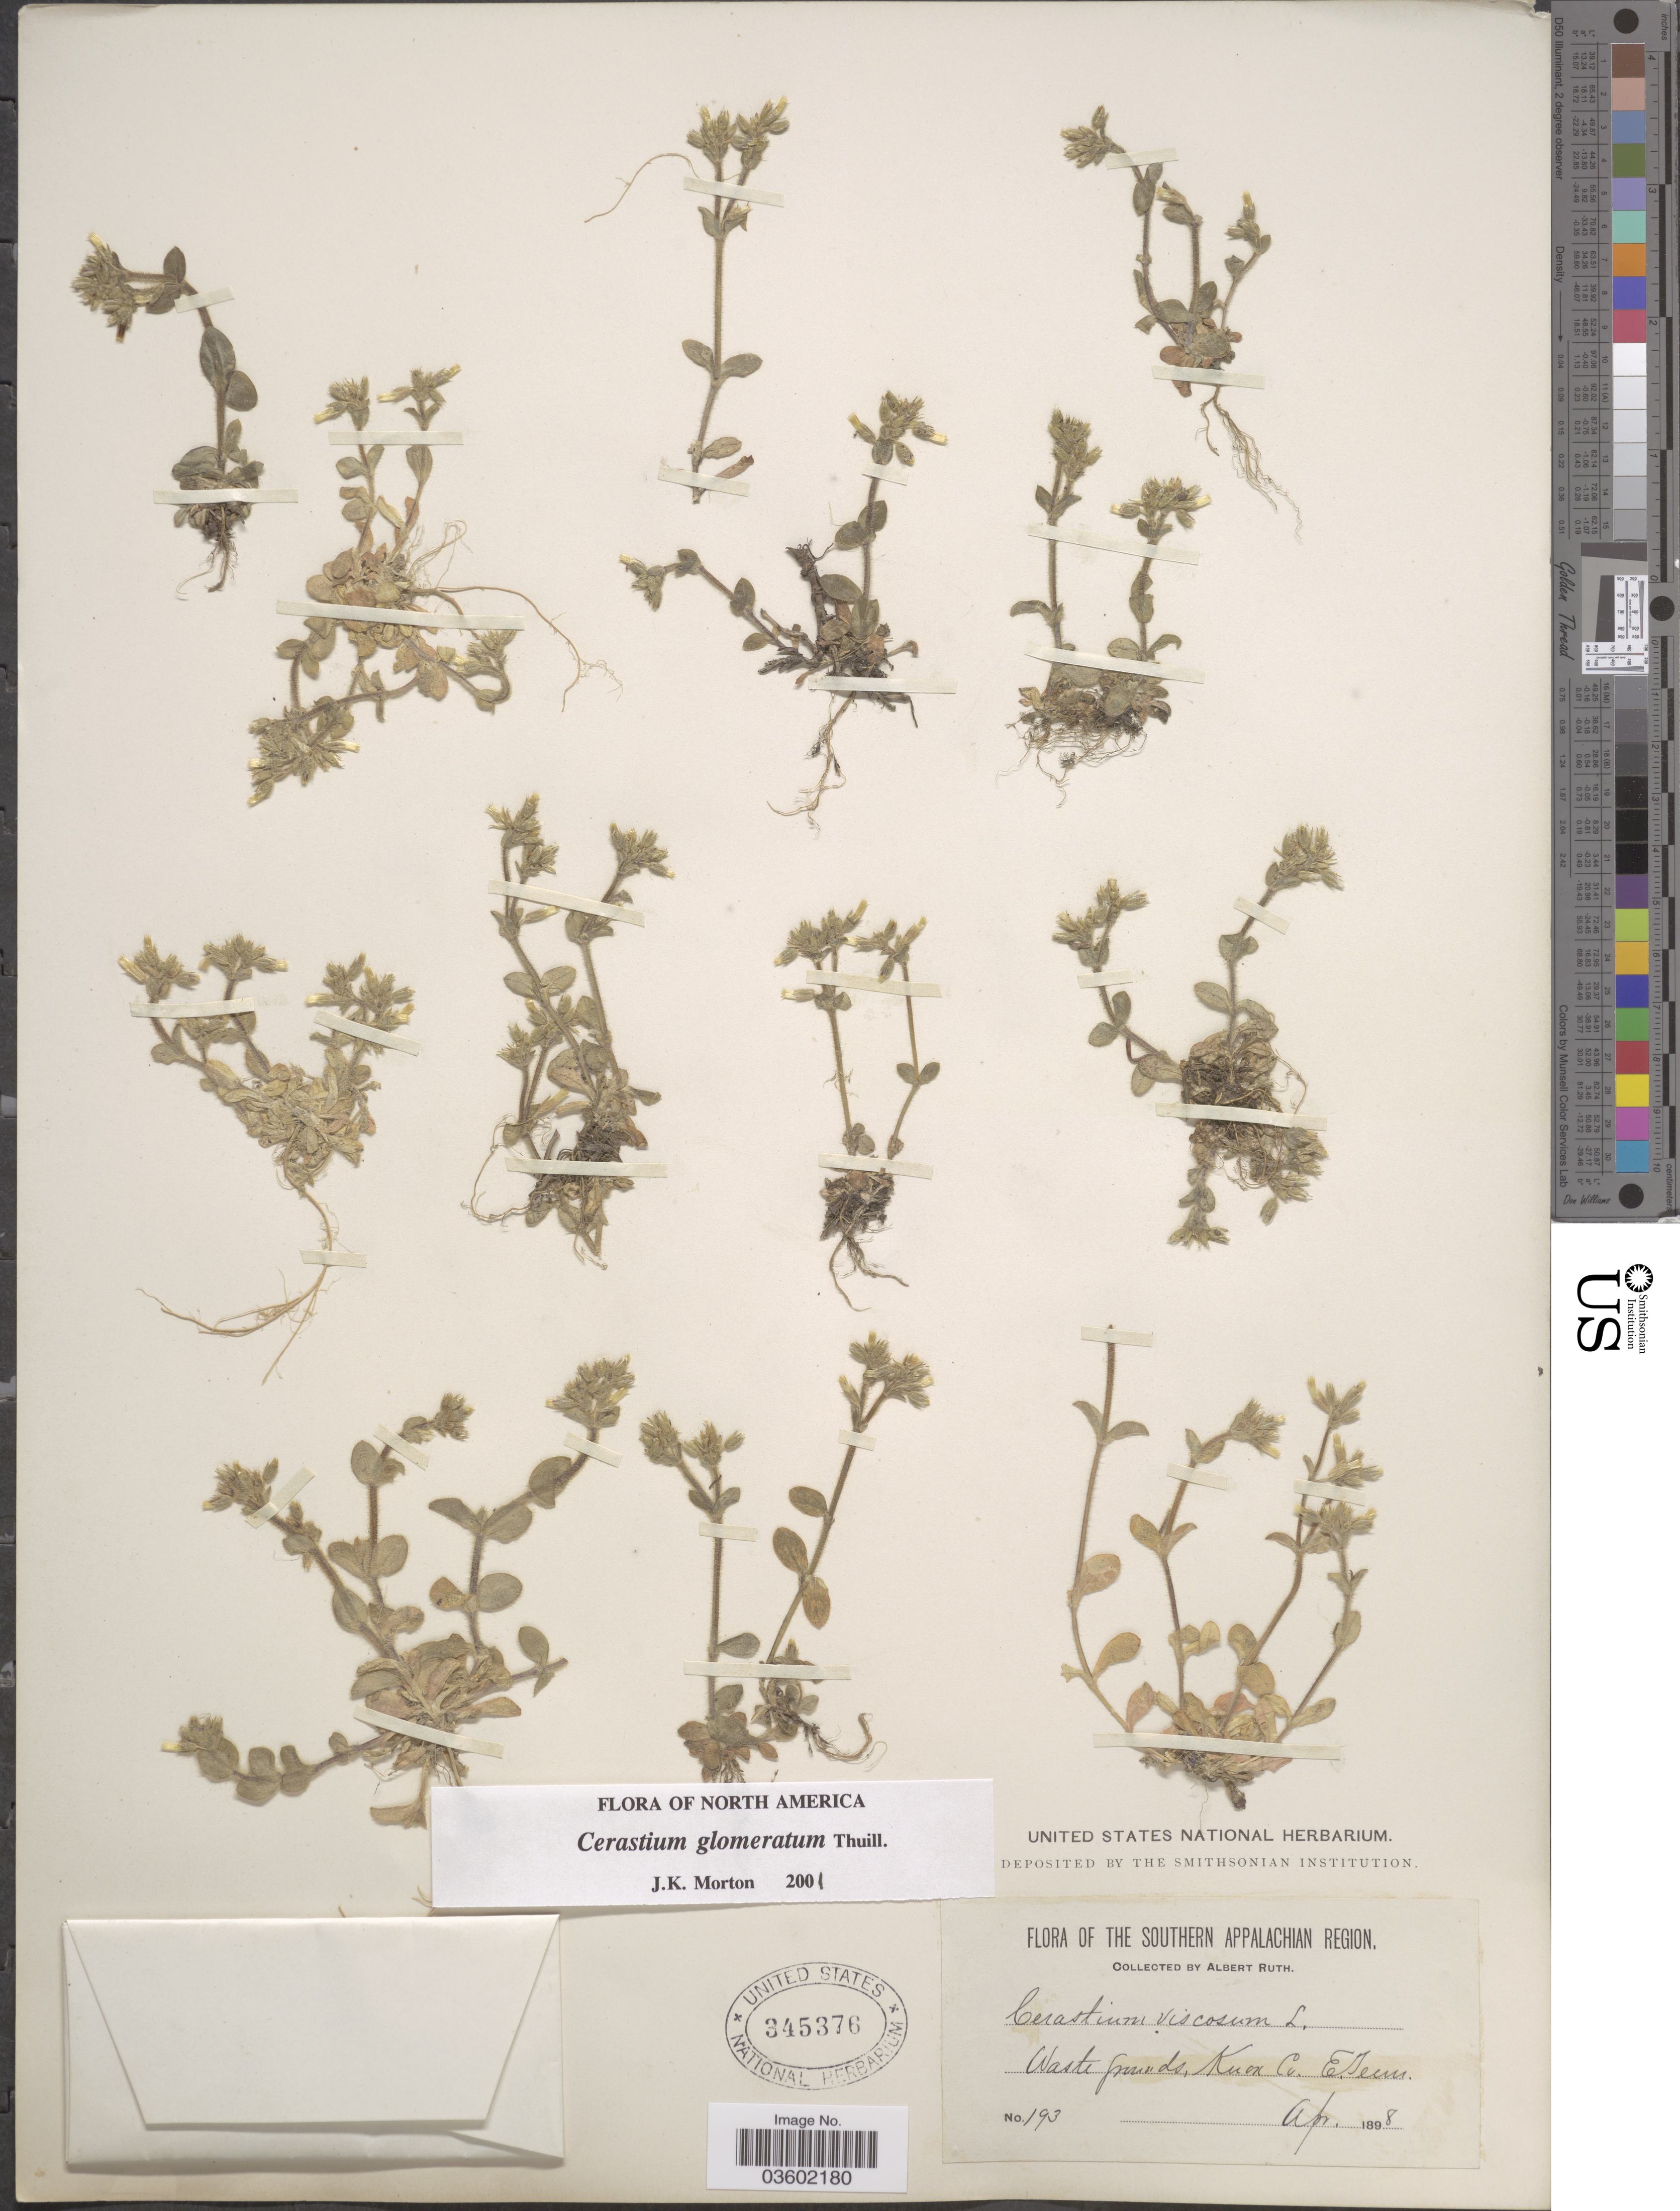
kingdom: Plantae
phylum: Tracheophyta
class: Magnoliopsida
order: Caryophyllales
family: Caryophyllaceae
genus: Cerastium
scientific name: Cerastium viscosum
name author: L.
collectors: A. Ruth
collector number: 193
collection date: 1898-04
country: United States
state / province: Tennessee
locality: Southern Appalachian Region. Knox Co. E. Tenn.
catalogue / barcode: US 345376